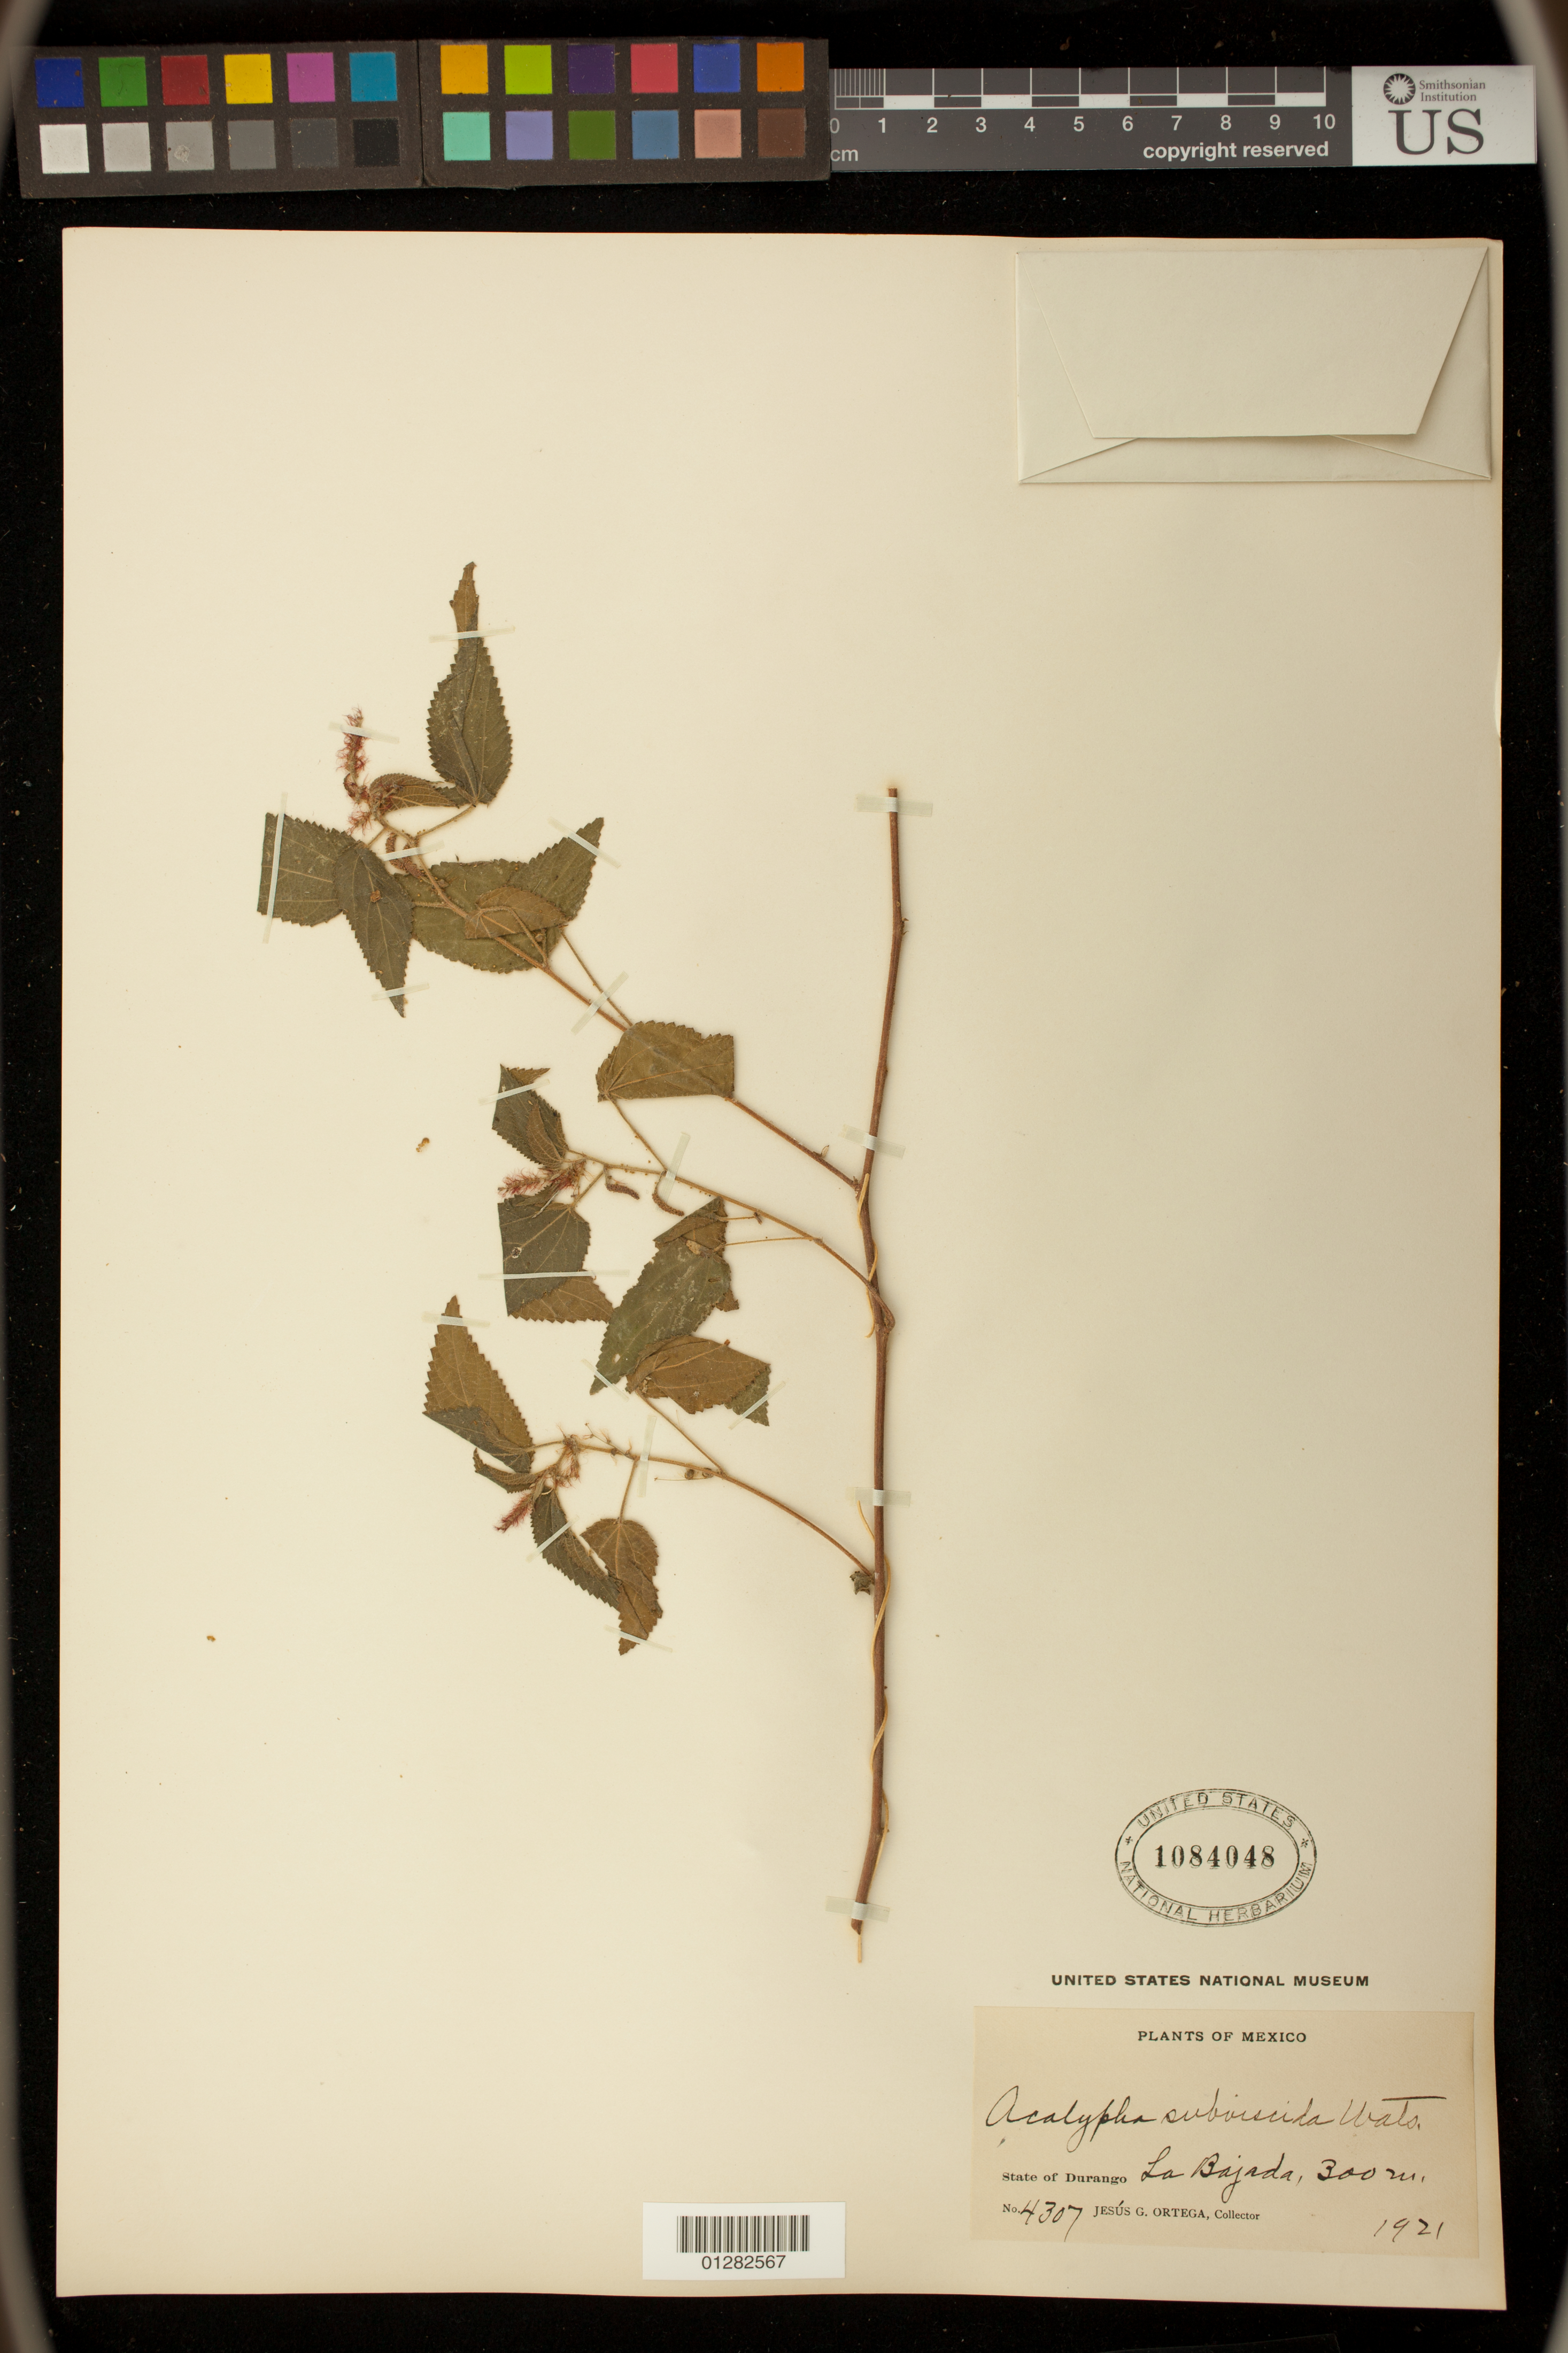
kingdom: Plantae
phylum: Tracheophyta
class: Magnoliopsida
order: Malpighiales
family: Euphorbiaceae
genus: Acalypha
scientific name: Acalypha subviscida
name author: S. Watson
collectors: J. Ortega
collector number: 4307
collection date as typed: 1921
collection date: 1921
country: Mexico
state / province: Durango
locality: La Bajada.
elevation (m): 300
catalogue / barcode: US 1084048